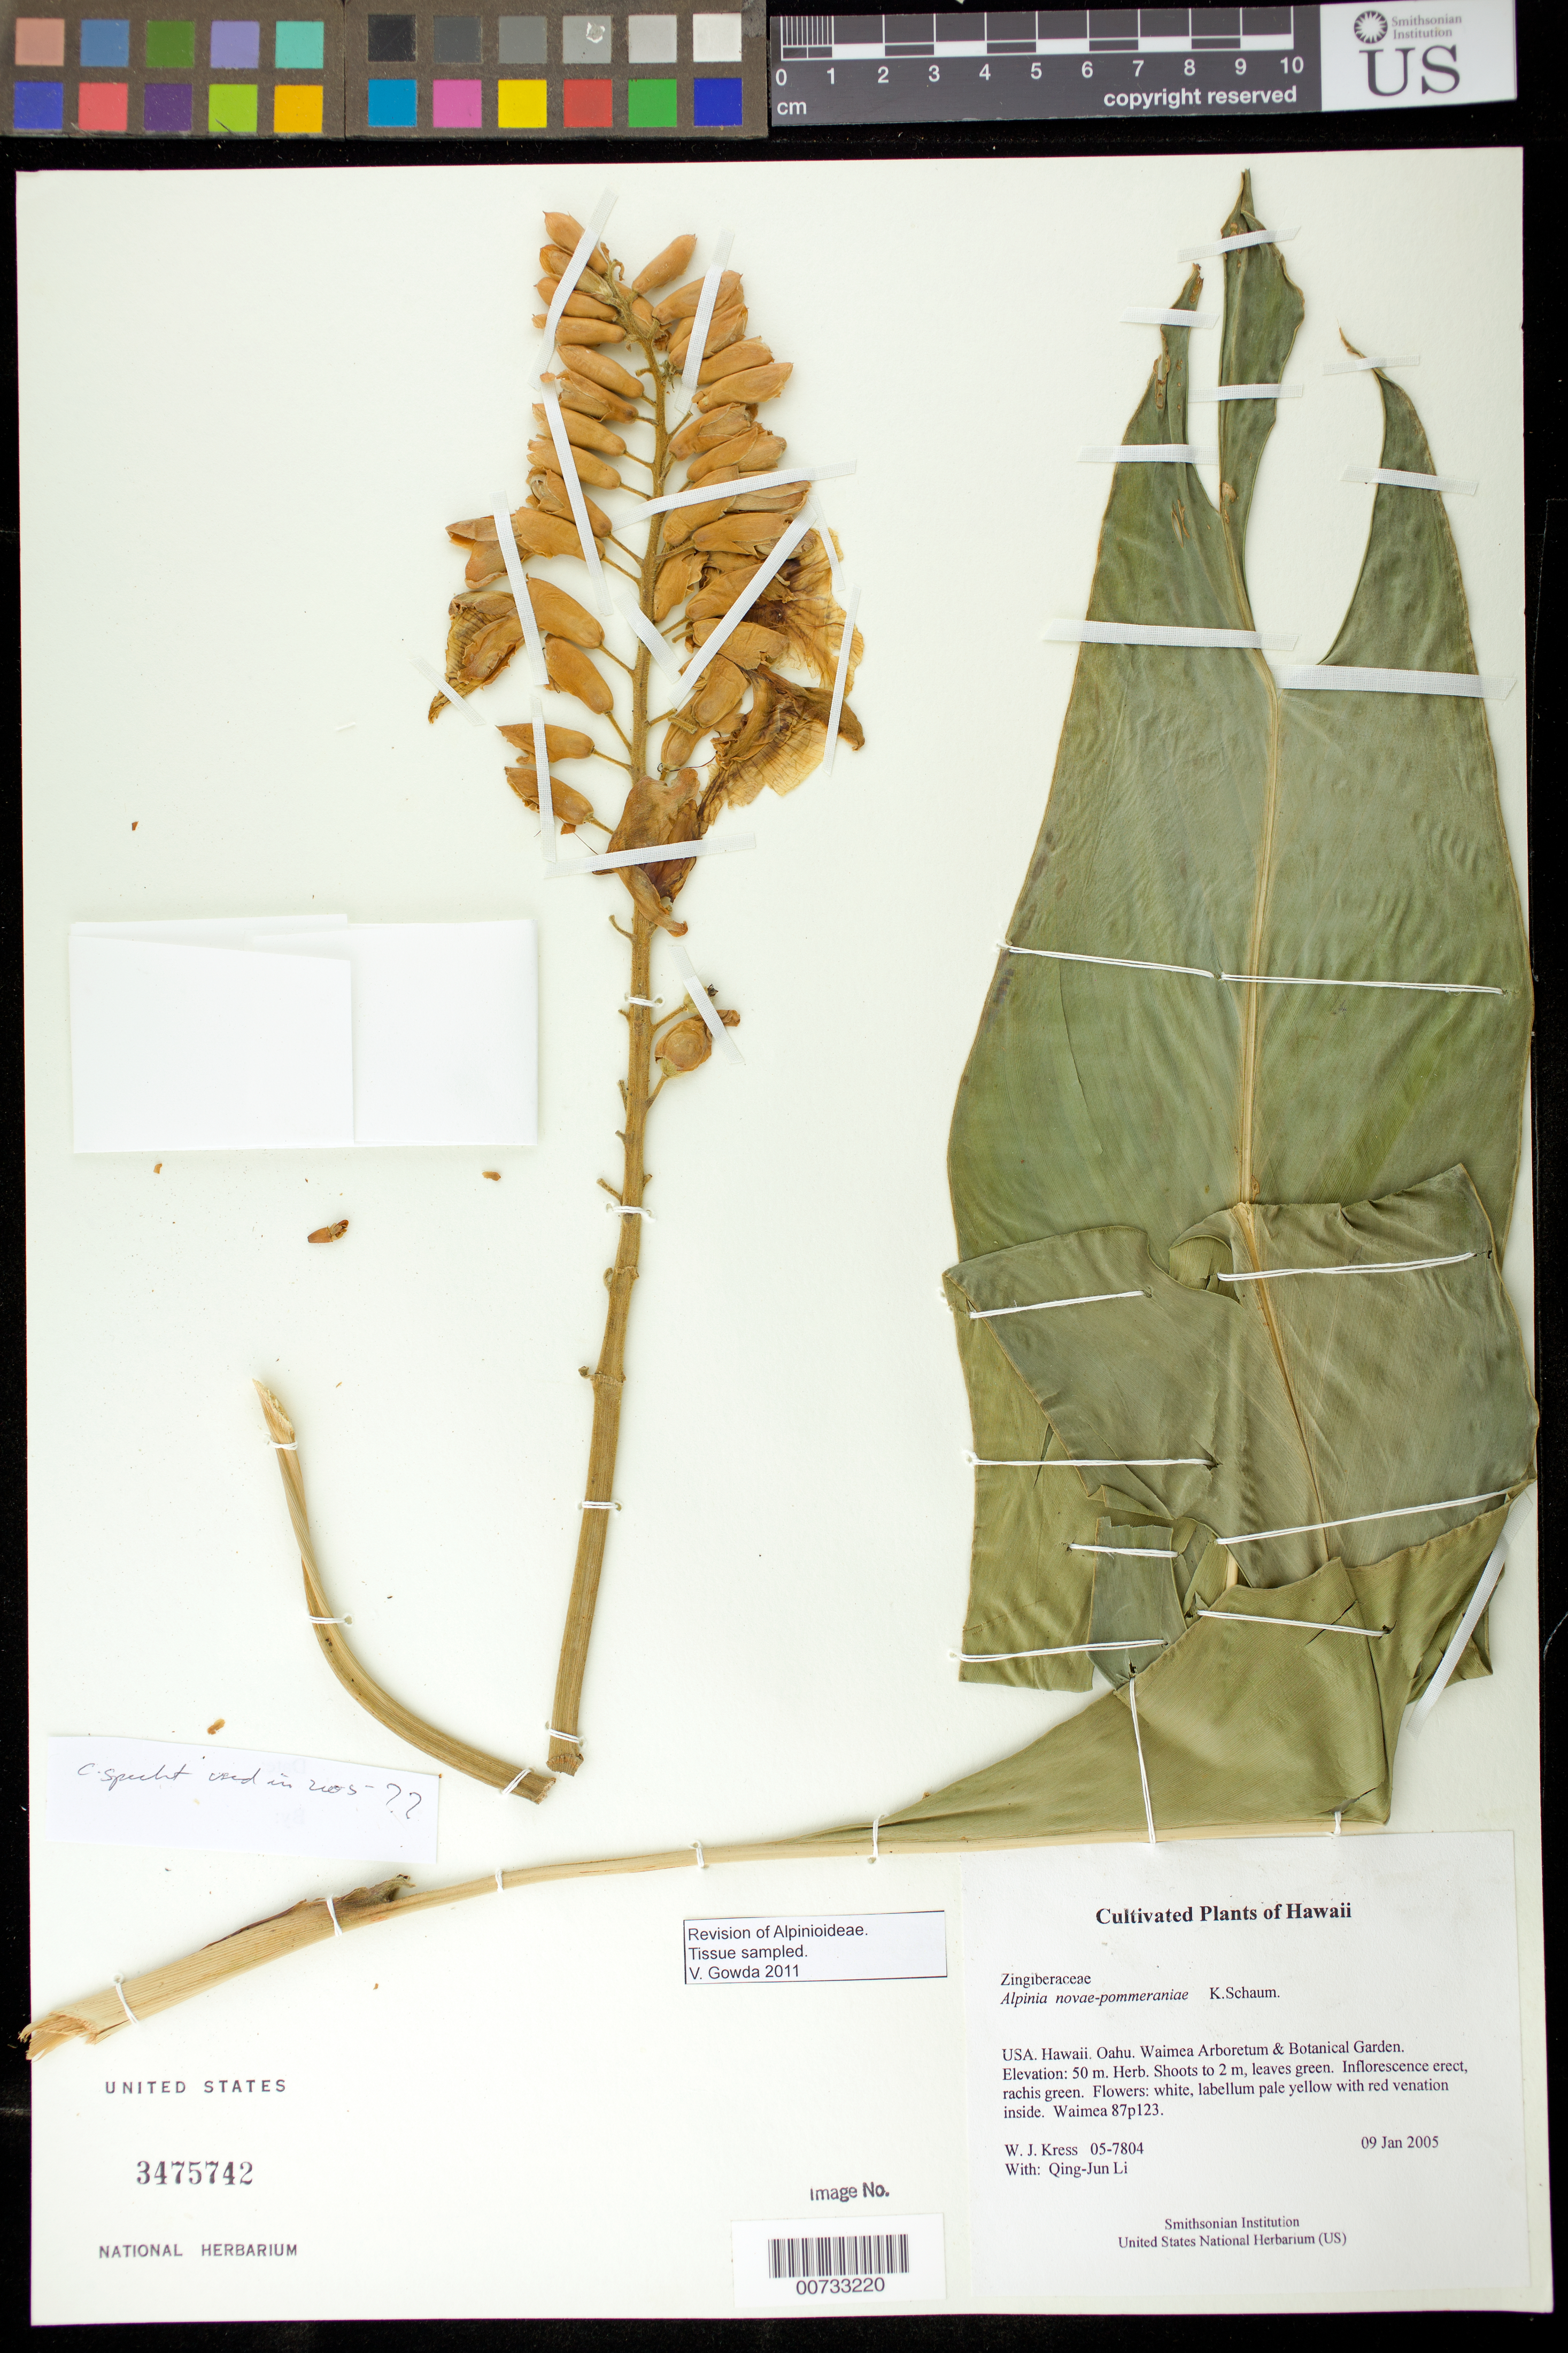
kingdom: Plantae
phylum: Tracheophyta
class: Liliopsida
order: Zingiberales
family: Zingiberaceae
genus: Alpinia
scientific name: Alpinia novae-pommeranie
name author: K. Schum.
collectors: W. J. Kress & Q. J. Li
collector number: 05-7804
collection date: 2005-01-09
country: United States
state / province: Hawaii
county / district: Kauai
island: Oahu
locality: Waimea Arboretum and Botanical Garden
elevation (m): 50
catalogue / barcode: US 3475742